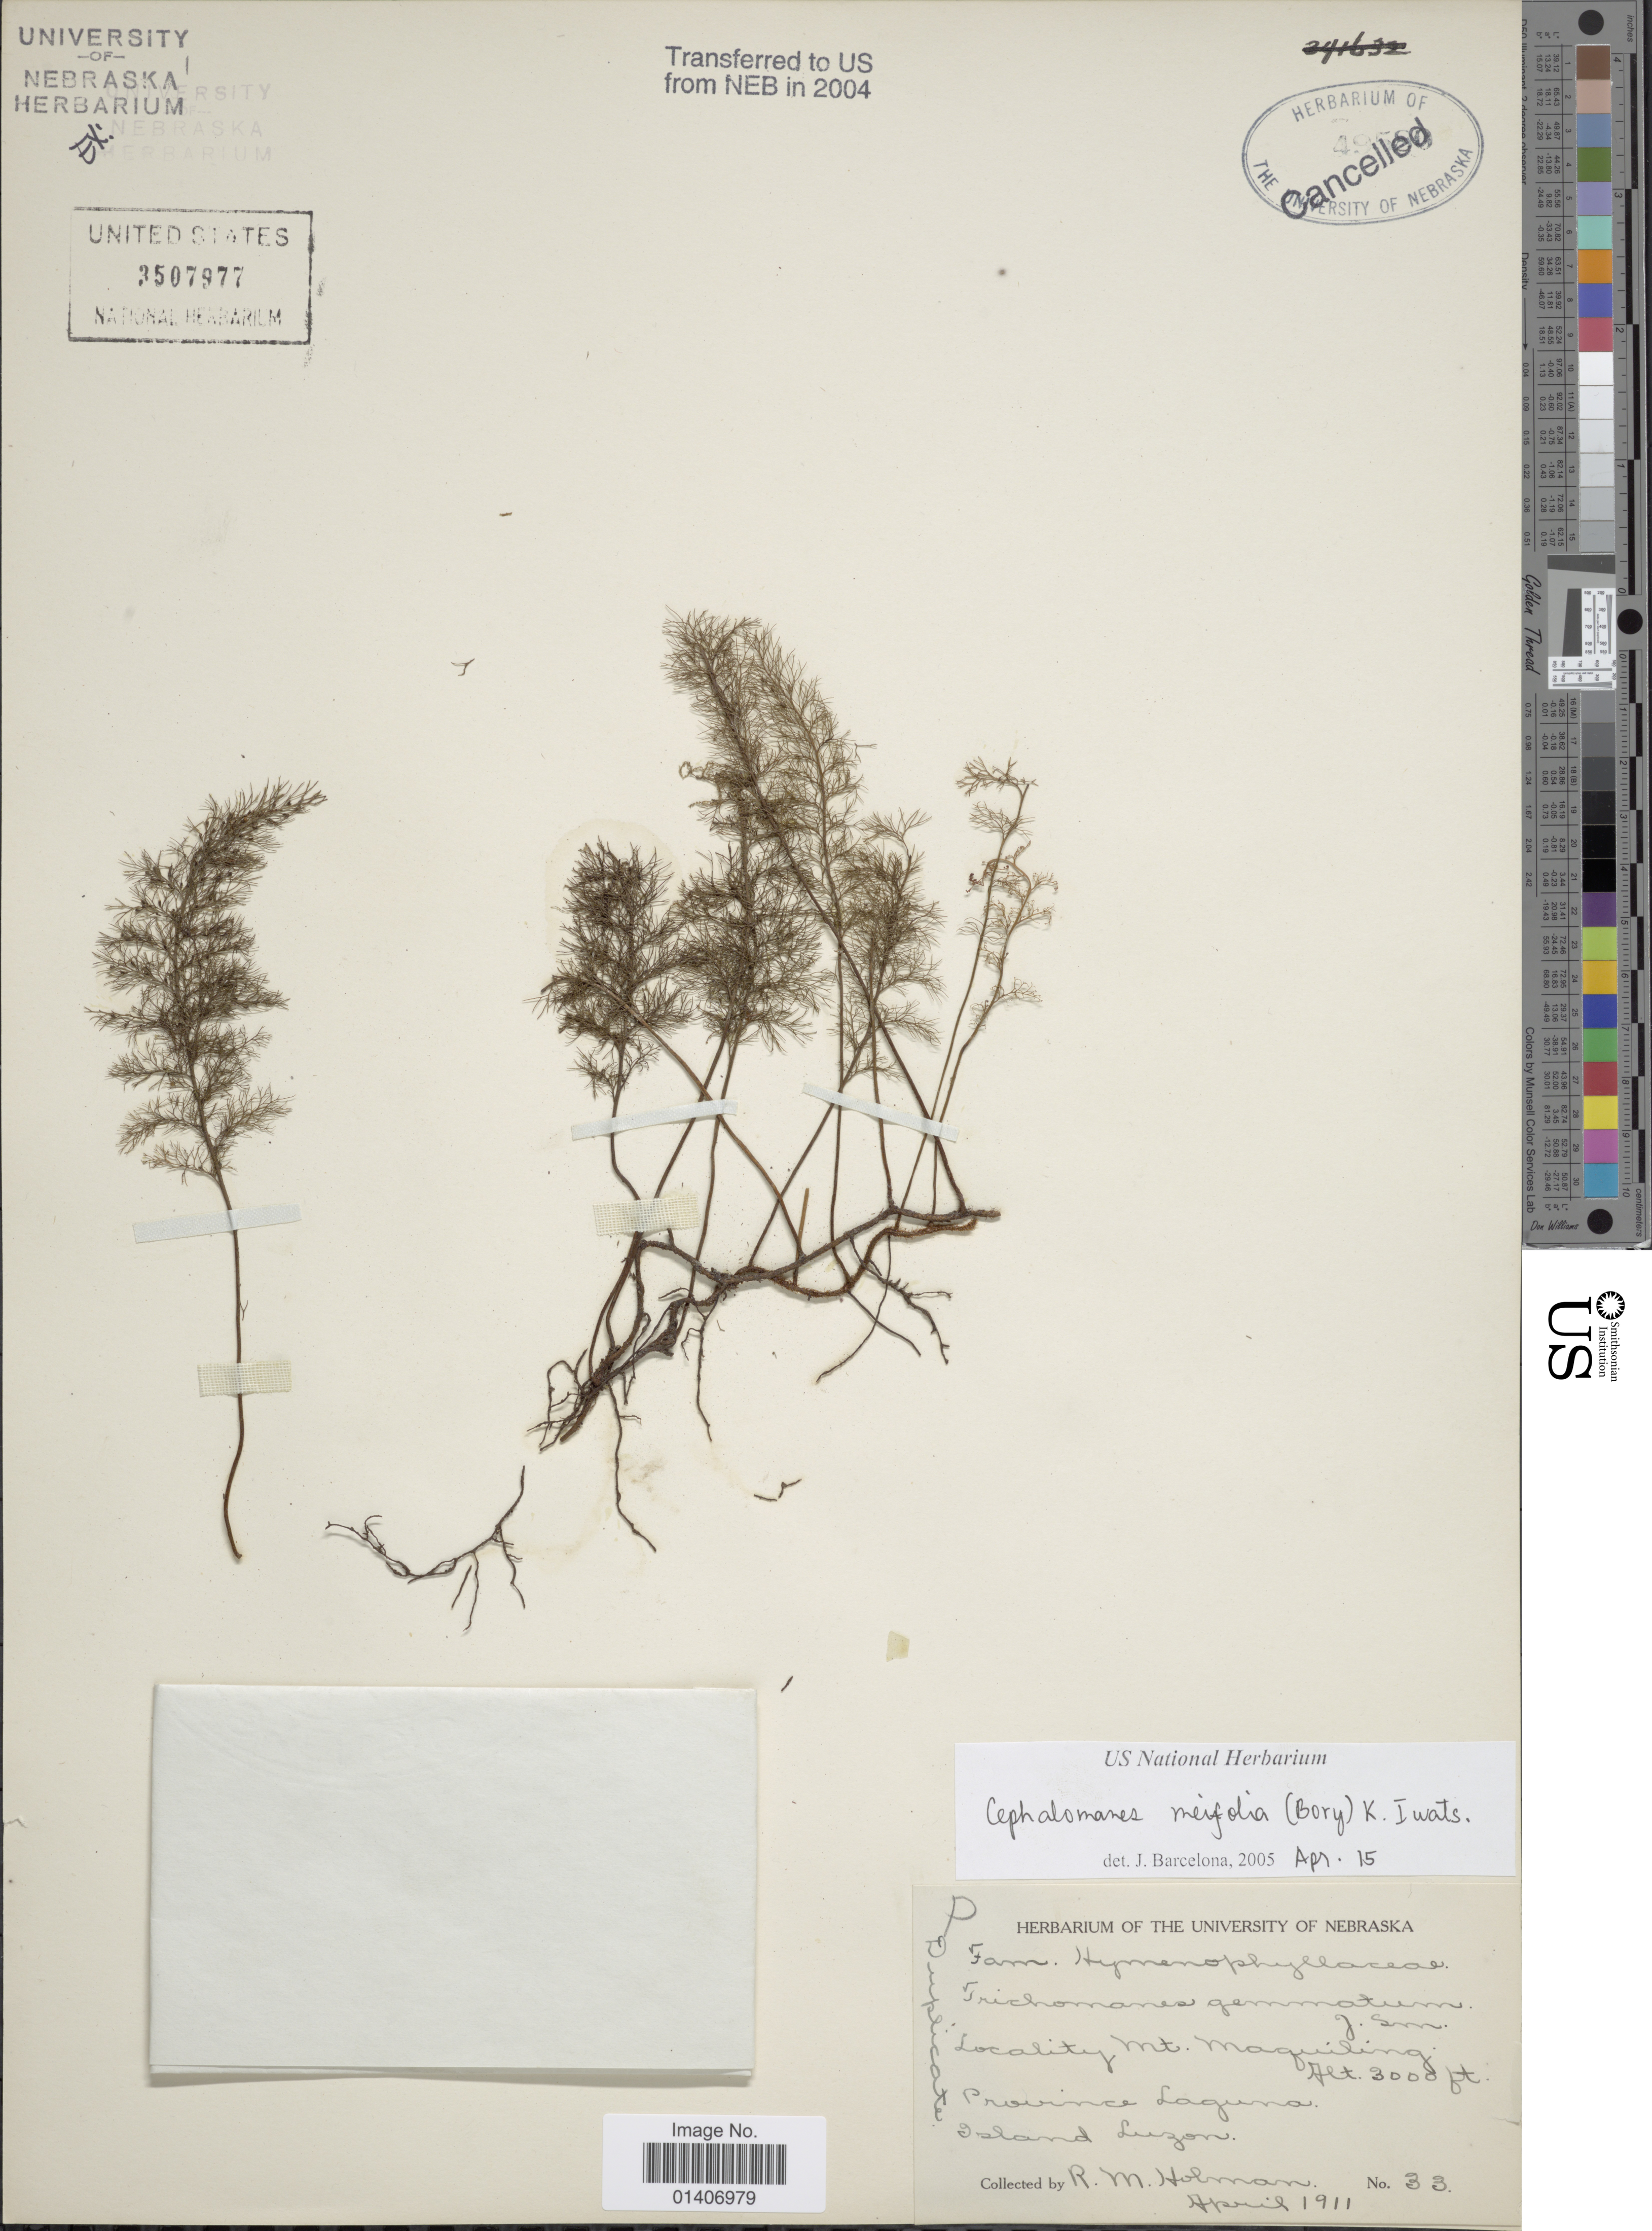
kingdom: Plantae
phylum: Tracheophyta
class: Polypodiopsida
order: Hymenophyllales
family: Hymenophyllaceae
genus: Abrodictyum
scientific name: Abrodictyum meifolium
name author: (Bory) Ebihara & K. Iwats.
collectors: R. Holman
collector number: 33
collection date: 1911-04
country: Philippines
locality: Mt. Maquiling, province Laguna, Island Luzon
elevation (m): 914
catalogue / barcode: US 3507977